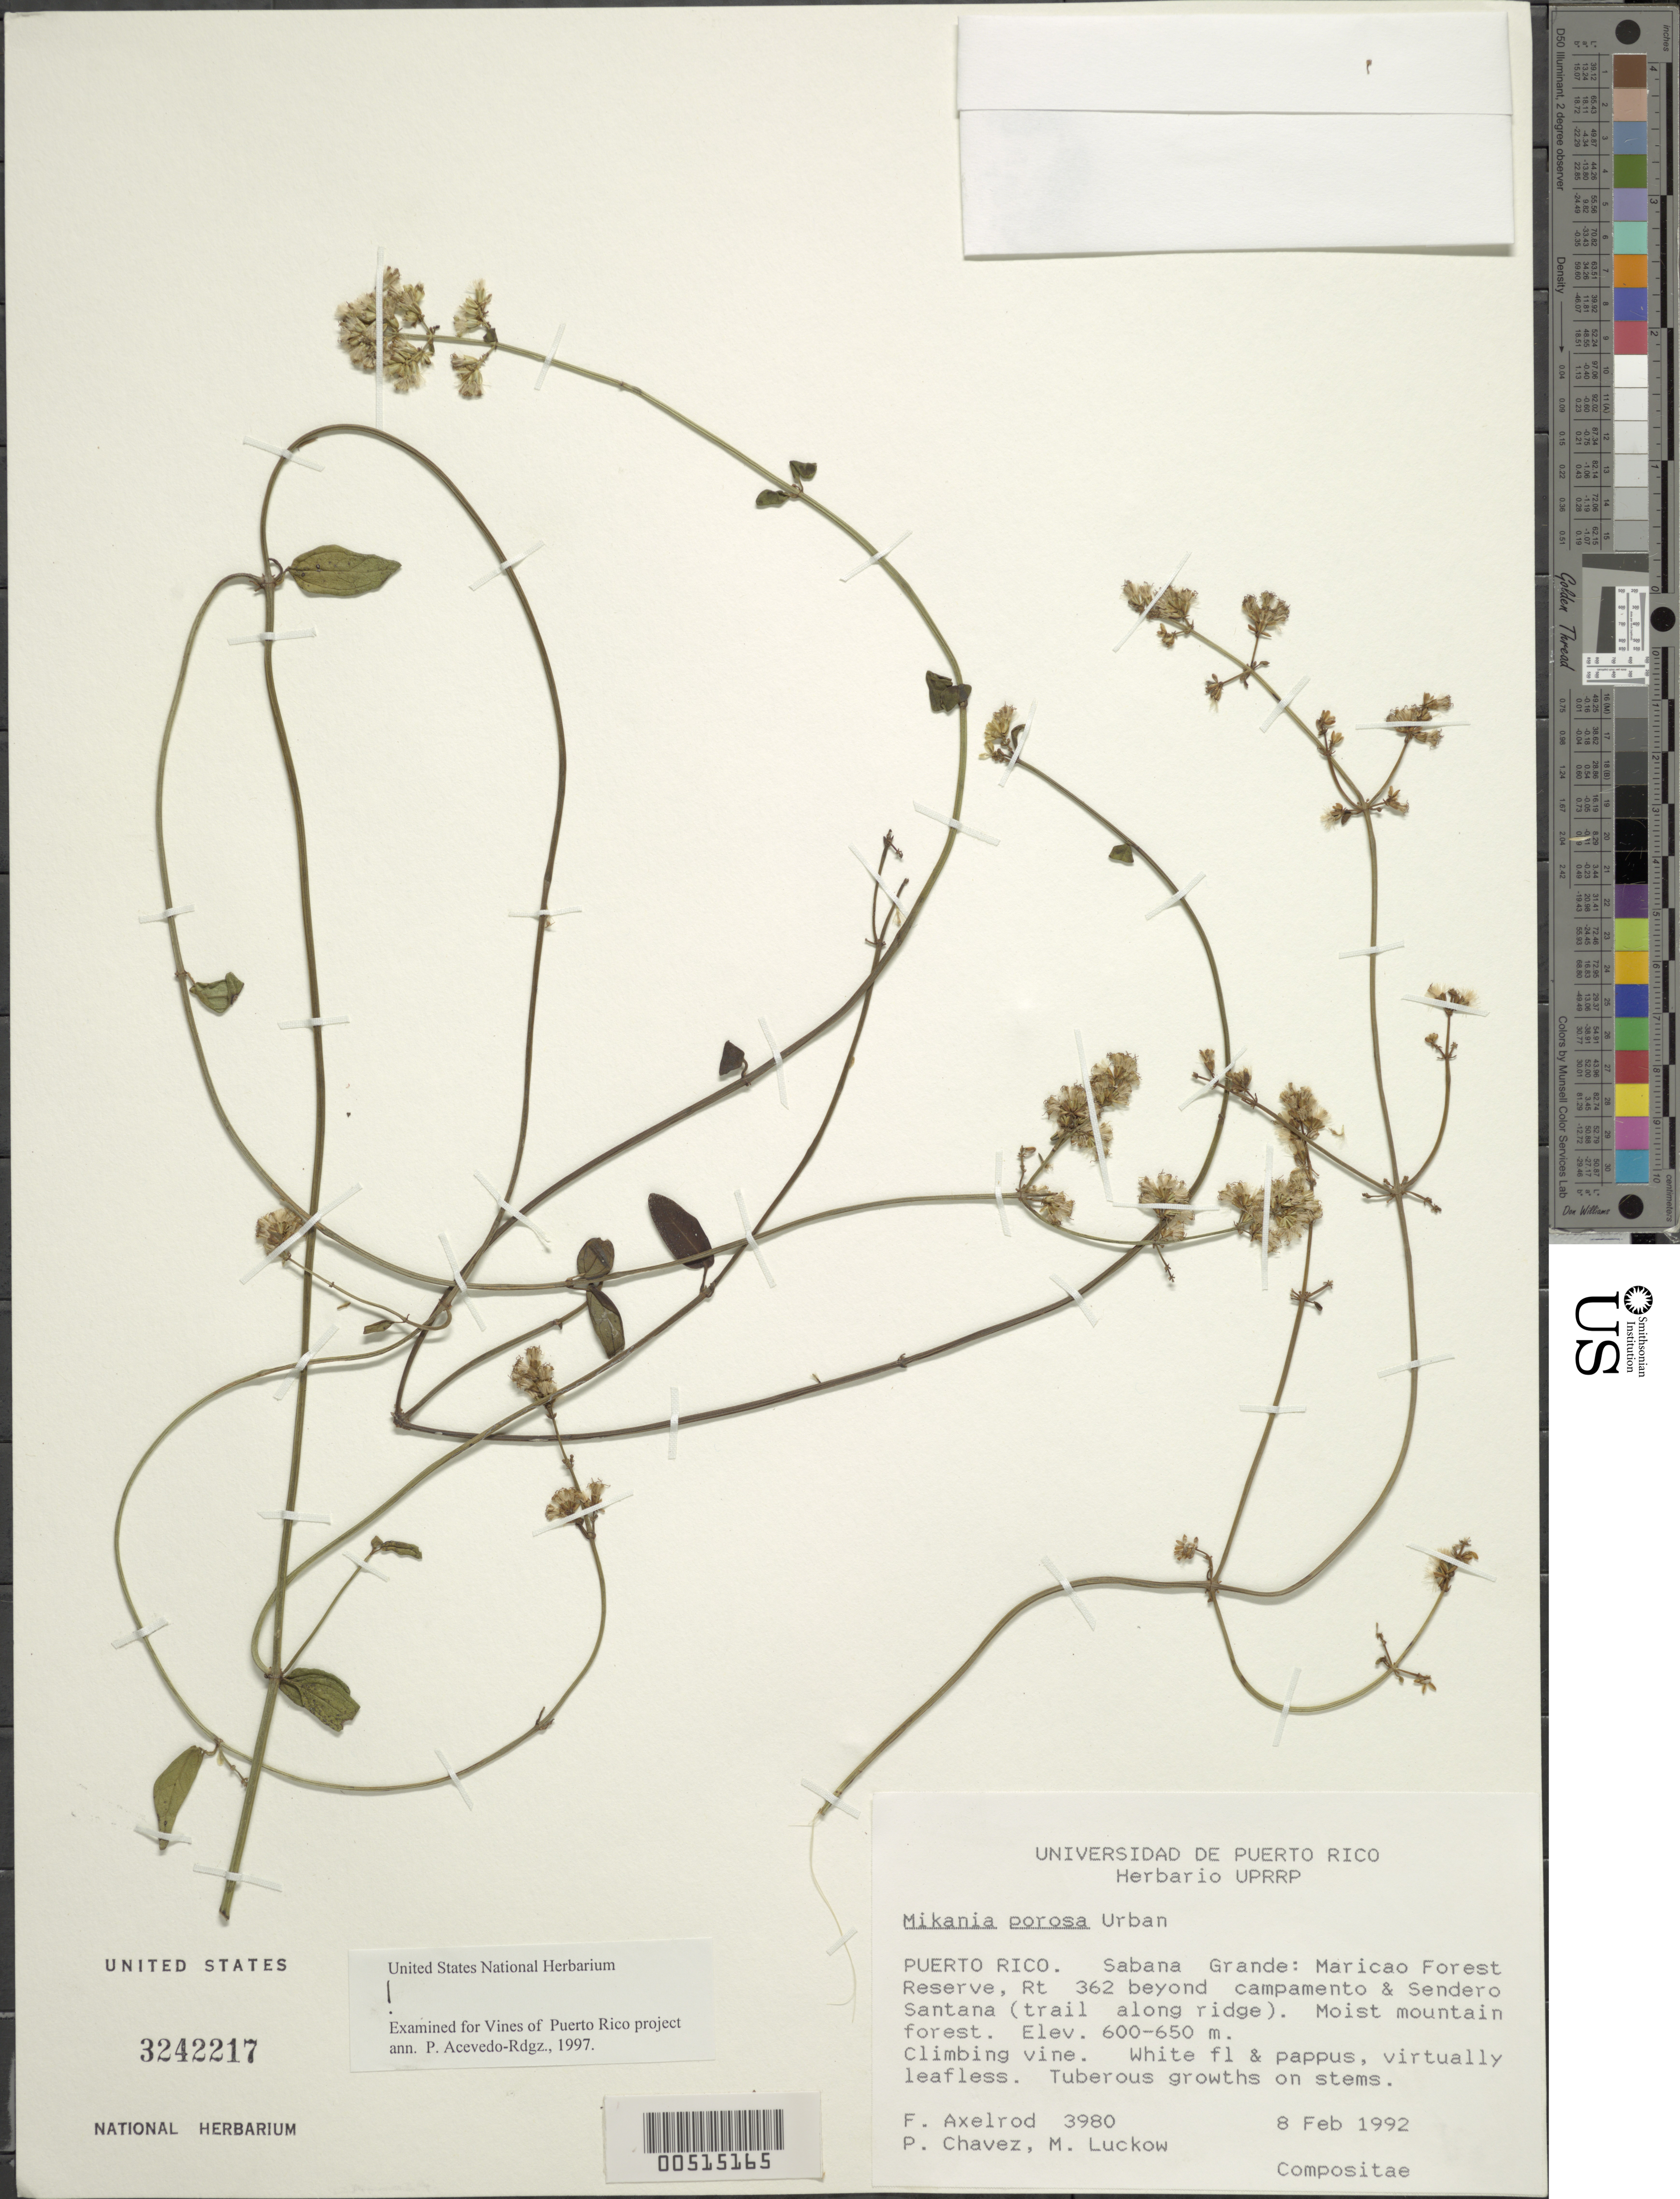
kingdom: Plantae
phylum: Tracheophyta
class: Magnoliopsida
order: Asterales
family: Asteraceae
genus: Mikania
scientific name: Mikania porosa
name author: Urb.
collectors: F. S. Axelrod, P. Chavez & M. A. Luckow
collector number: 3980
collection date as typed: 08 Feb 1992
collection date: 1992-02-08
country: Puerto Rico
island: Greater Antilles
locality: Sabana Grande: Maricao Forest Reserve, Rt. 362 beyond campamento & Sendero Santana (trail along ridge).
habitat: Moist mountain forest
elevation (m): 600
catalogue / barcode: US 3242217